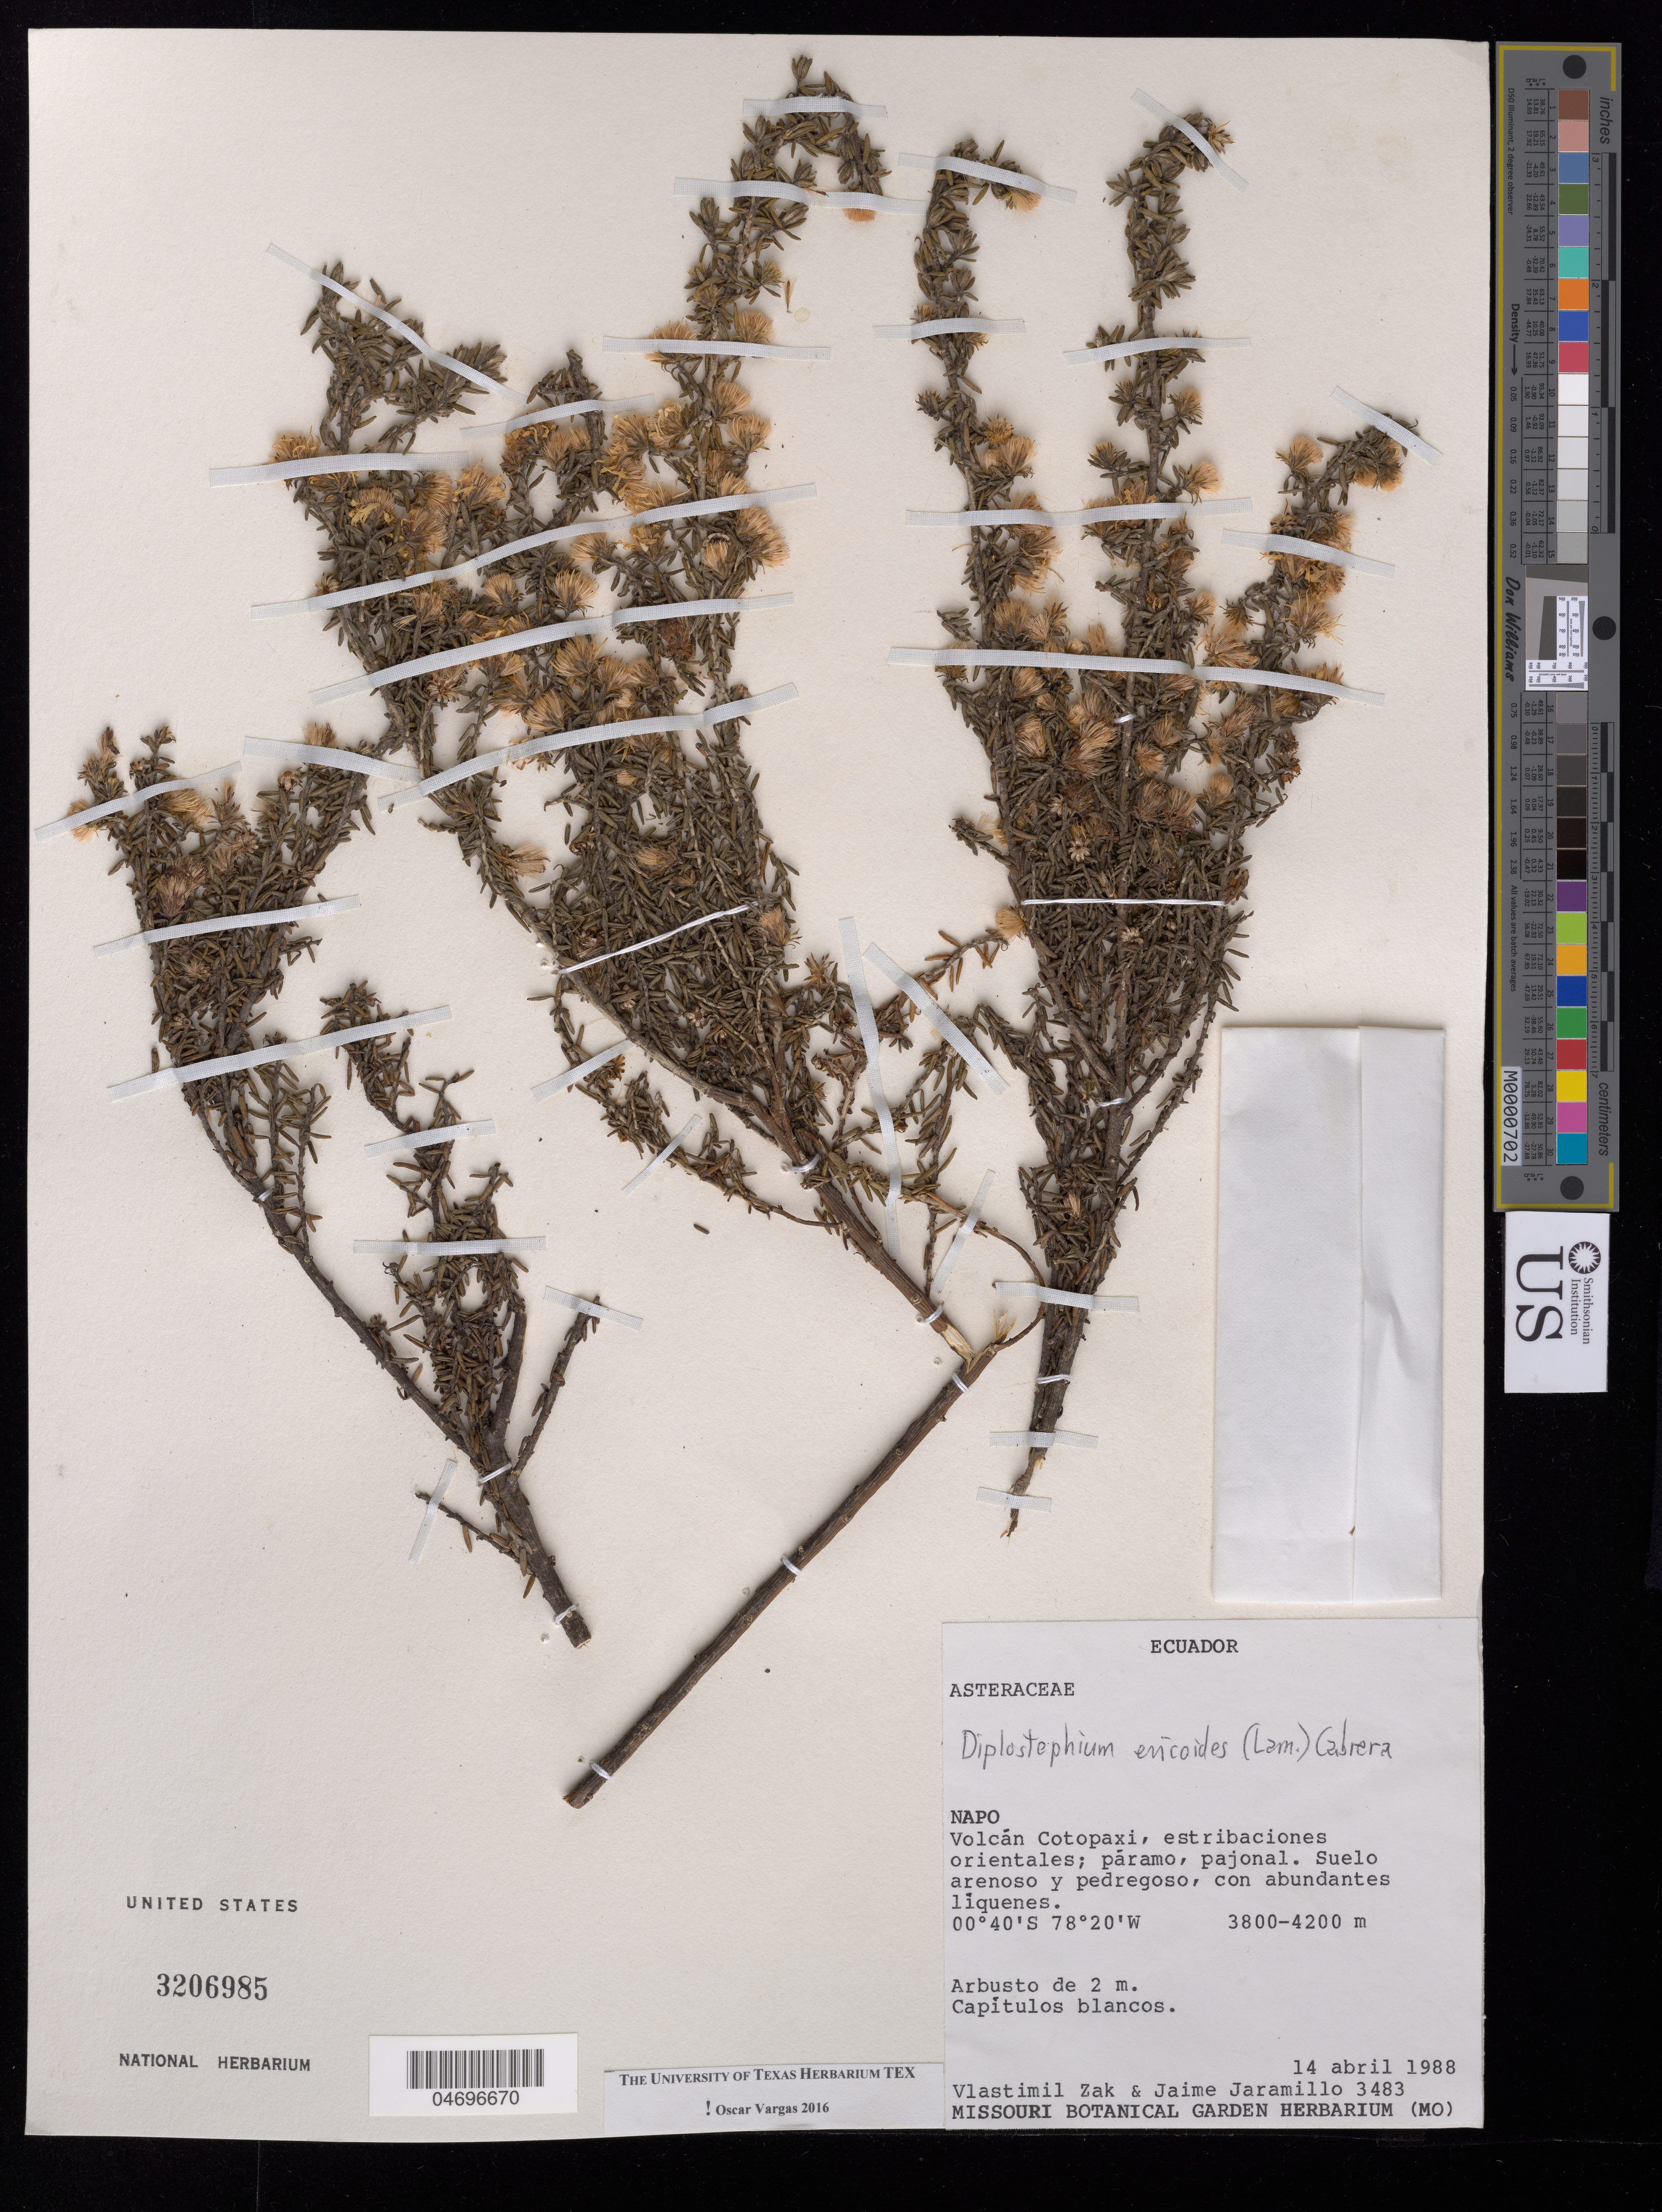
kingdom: Plantae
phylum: Tracheophyta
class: Magnoliopsida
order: Asterales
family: Asteraceae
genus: Diplostephium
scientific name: Diplostephium ericoides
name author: (Lam.) Cabrera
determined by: Vargas, Oscar M.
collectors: V. Zak & J. Jaramillo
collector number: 3483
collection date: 1988-04-14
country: Ecuador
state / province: Napo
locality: Volcán Cotopaxi, estribaciones orientales; páramo, pajonal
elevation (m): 3800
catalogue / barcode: US 3206985